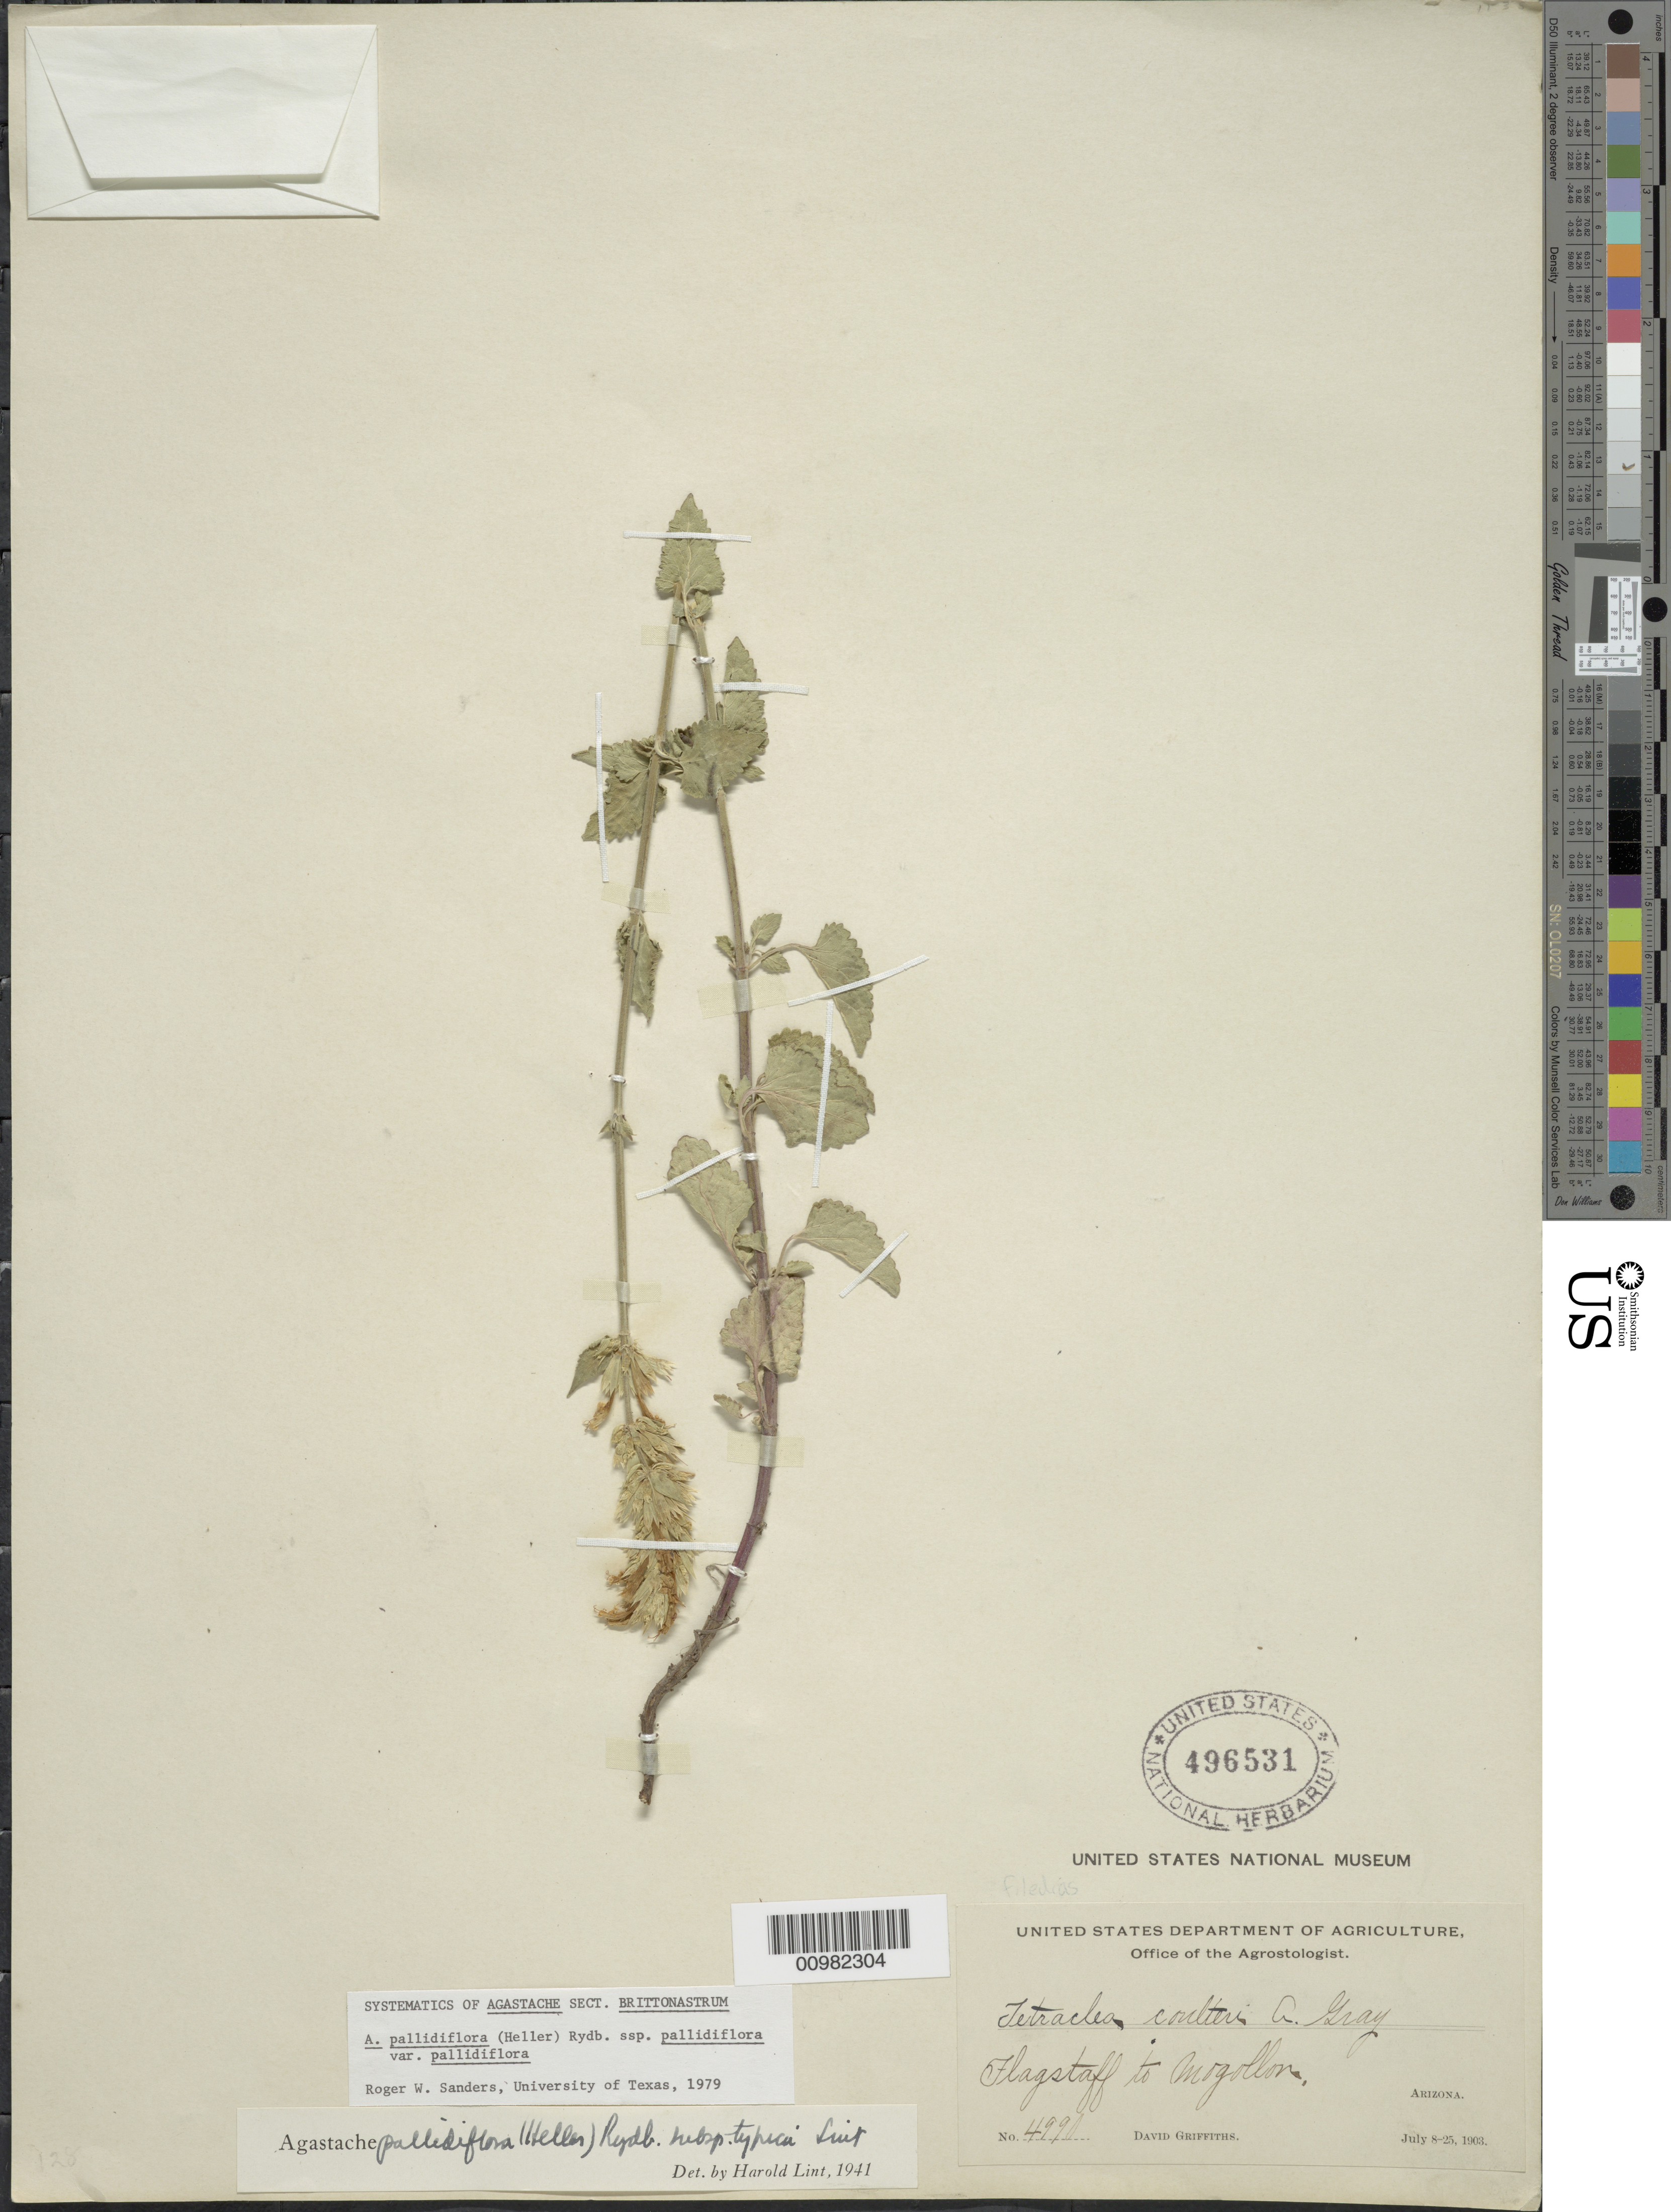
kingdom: Plantae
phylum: Tracheophyta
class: Magnoliopsida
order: Lamiales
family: Lamiaceae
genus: Agastache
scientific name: Agastache pallidiflora var. pallidiflora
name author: (A. Heller) Rydb.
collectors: D. Griffiths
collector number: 4990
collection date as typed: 08 Jul 1903 to 25 Jul 1903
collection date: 1903-07-08/1903-07-25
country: United States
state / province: Arizona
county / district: Coconino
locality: Flagstaff; Yavapai Co.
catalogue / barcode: US 496531